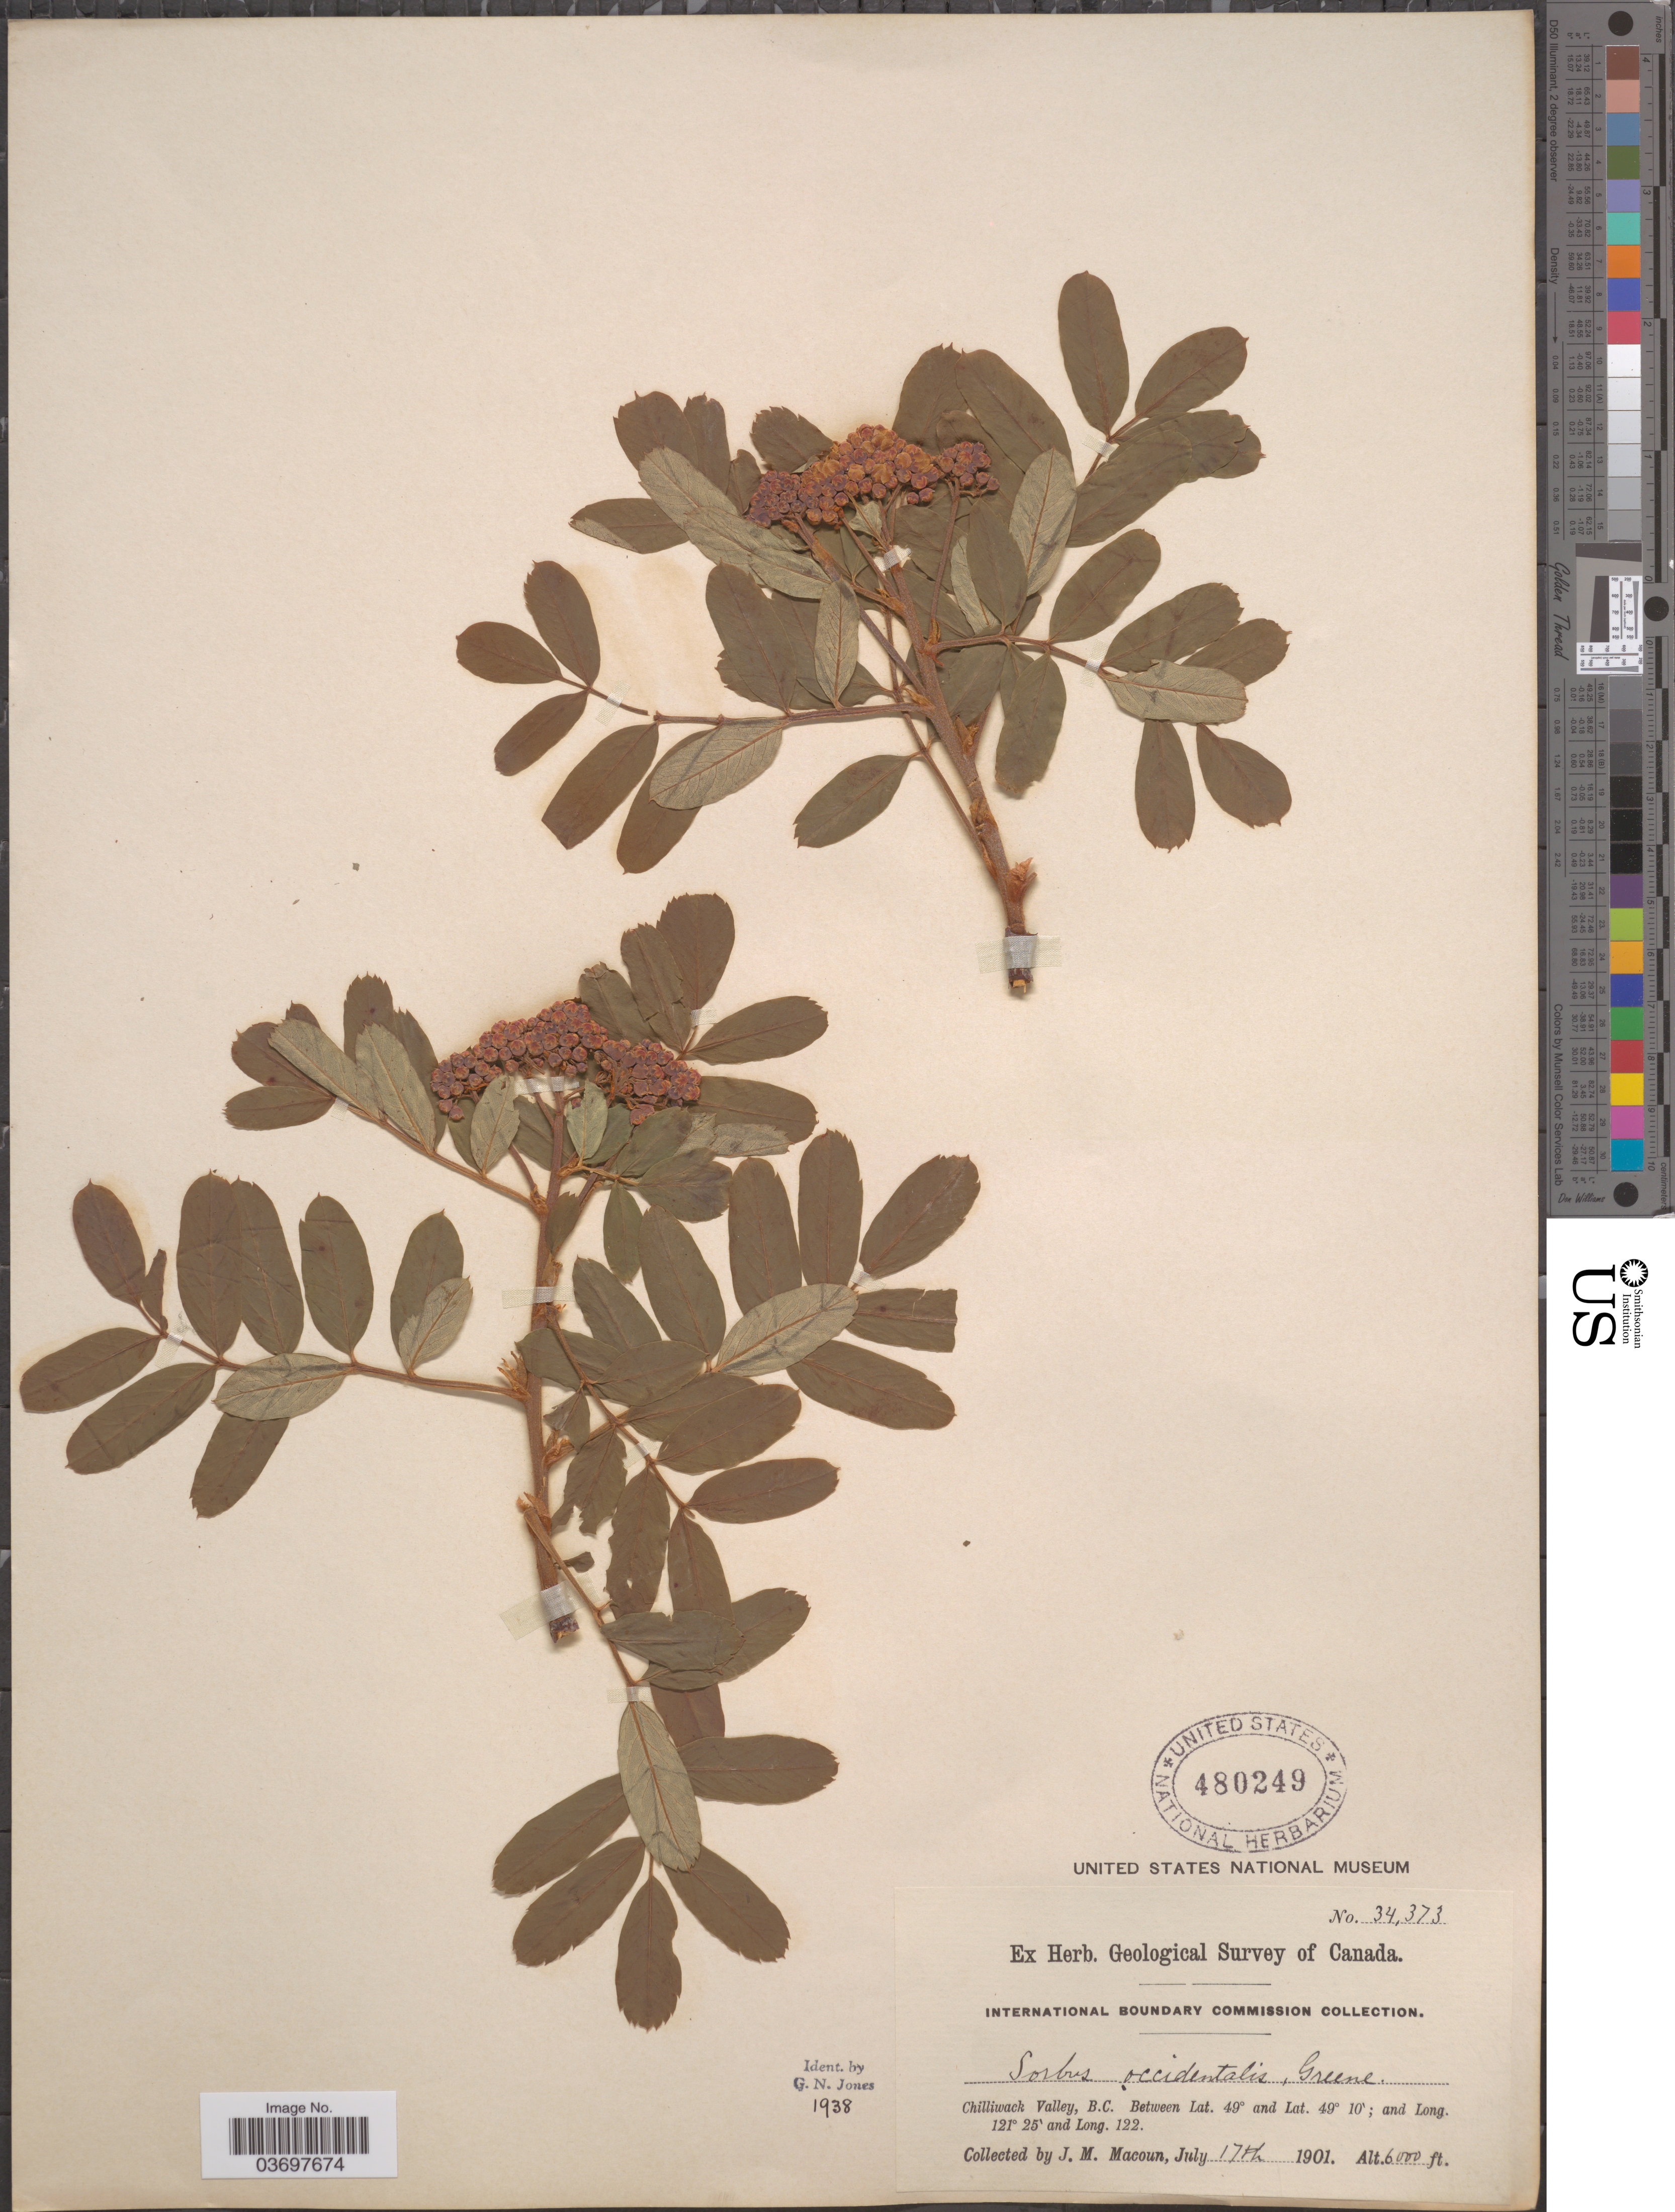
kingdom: Plantae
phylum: Tracheophyta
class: Magnoliopsida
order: Rosales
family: Rosaceae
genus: Sorbus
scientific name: Sorbus pumila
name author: Raf.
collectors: J. M. Macoun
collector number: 34373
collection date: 1901-07-17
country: Canada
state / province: British Columbia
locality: Chilliwack Valley.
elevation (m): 1829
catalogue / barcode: US 480249